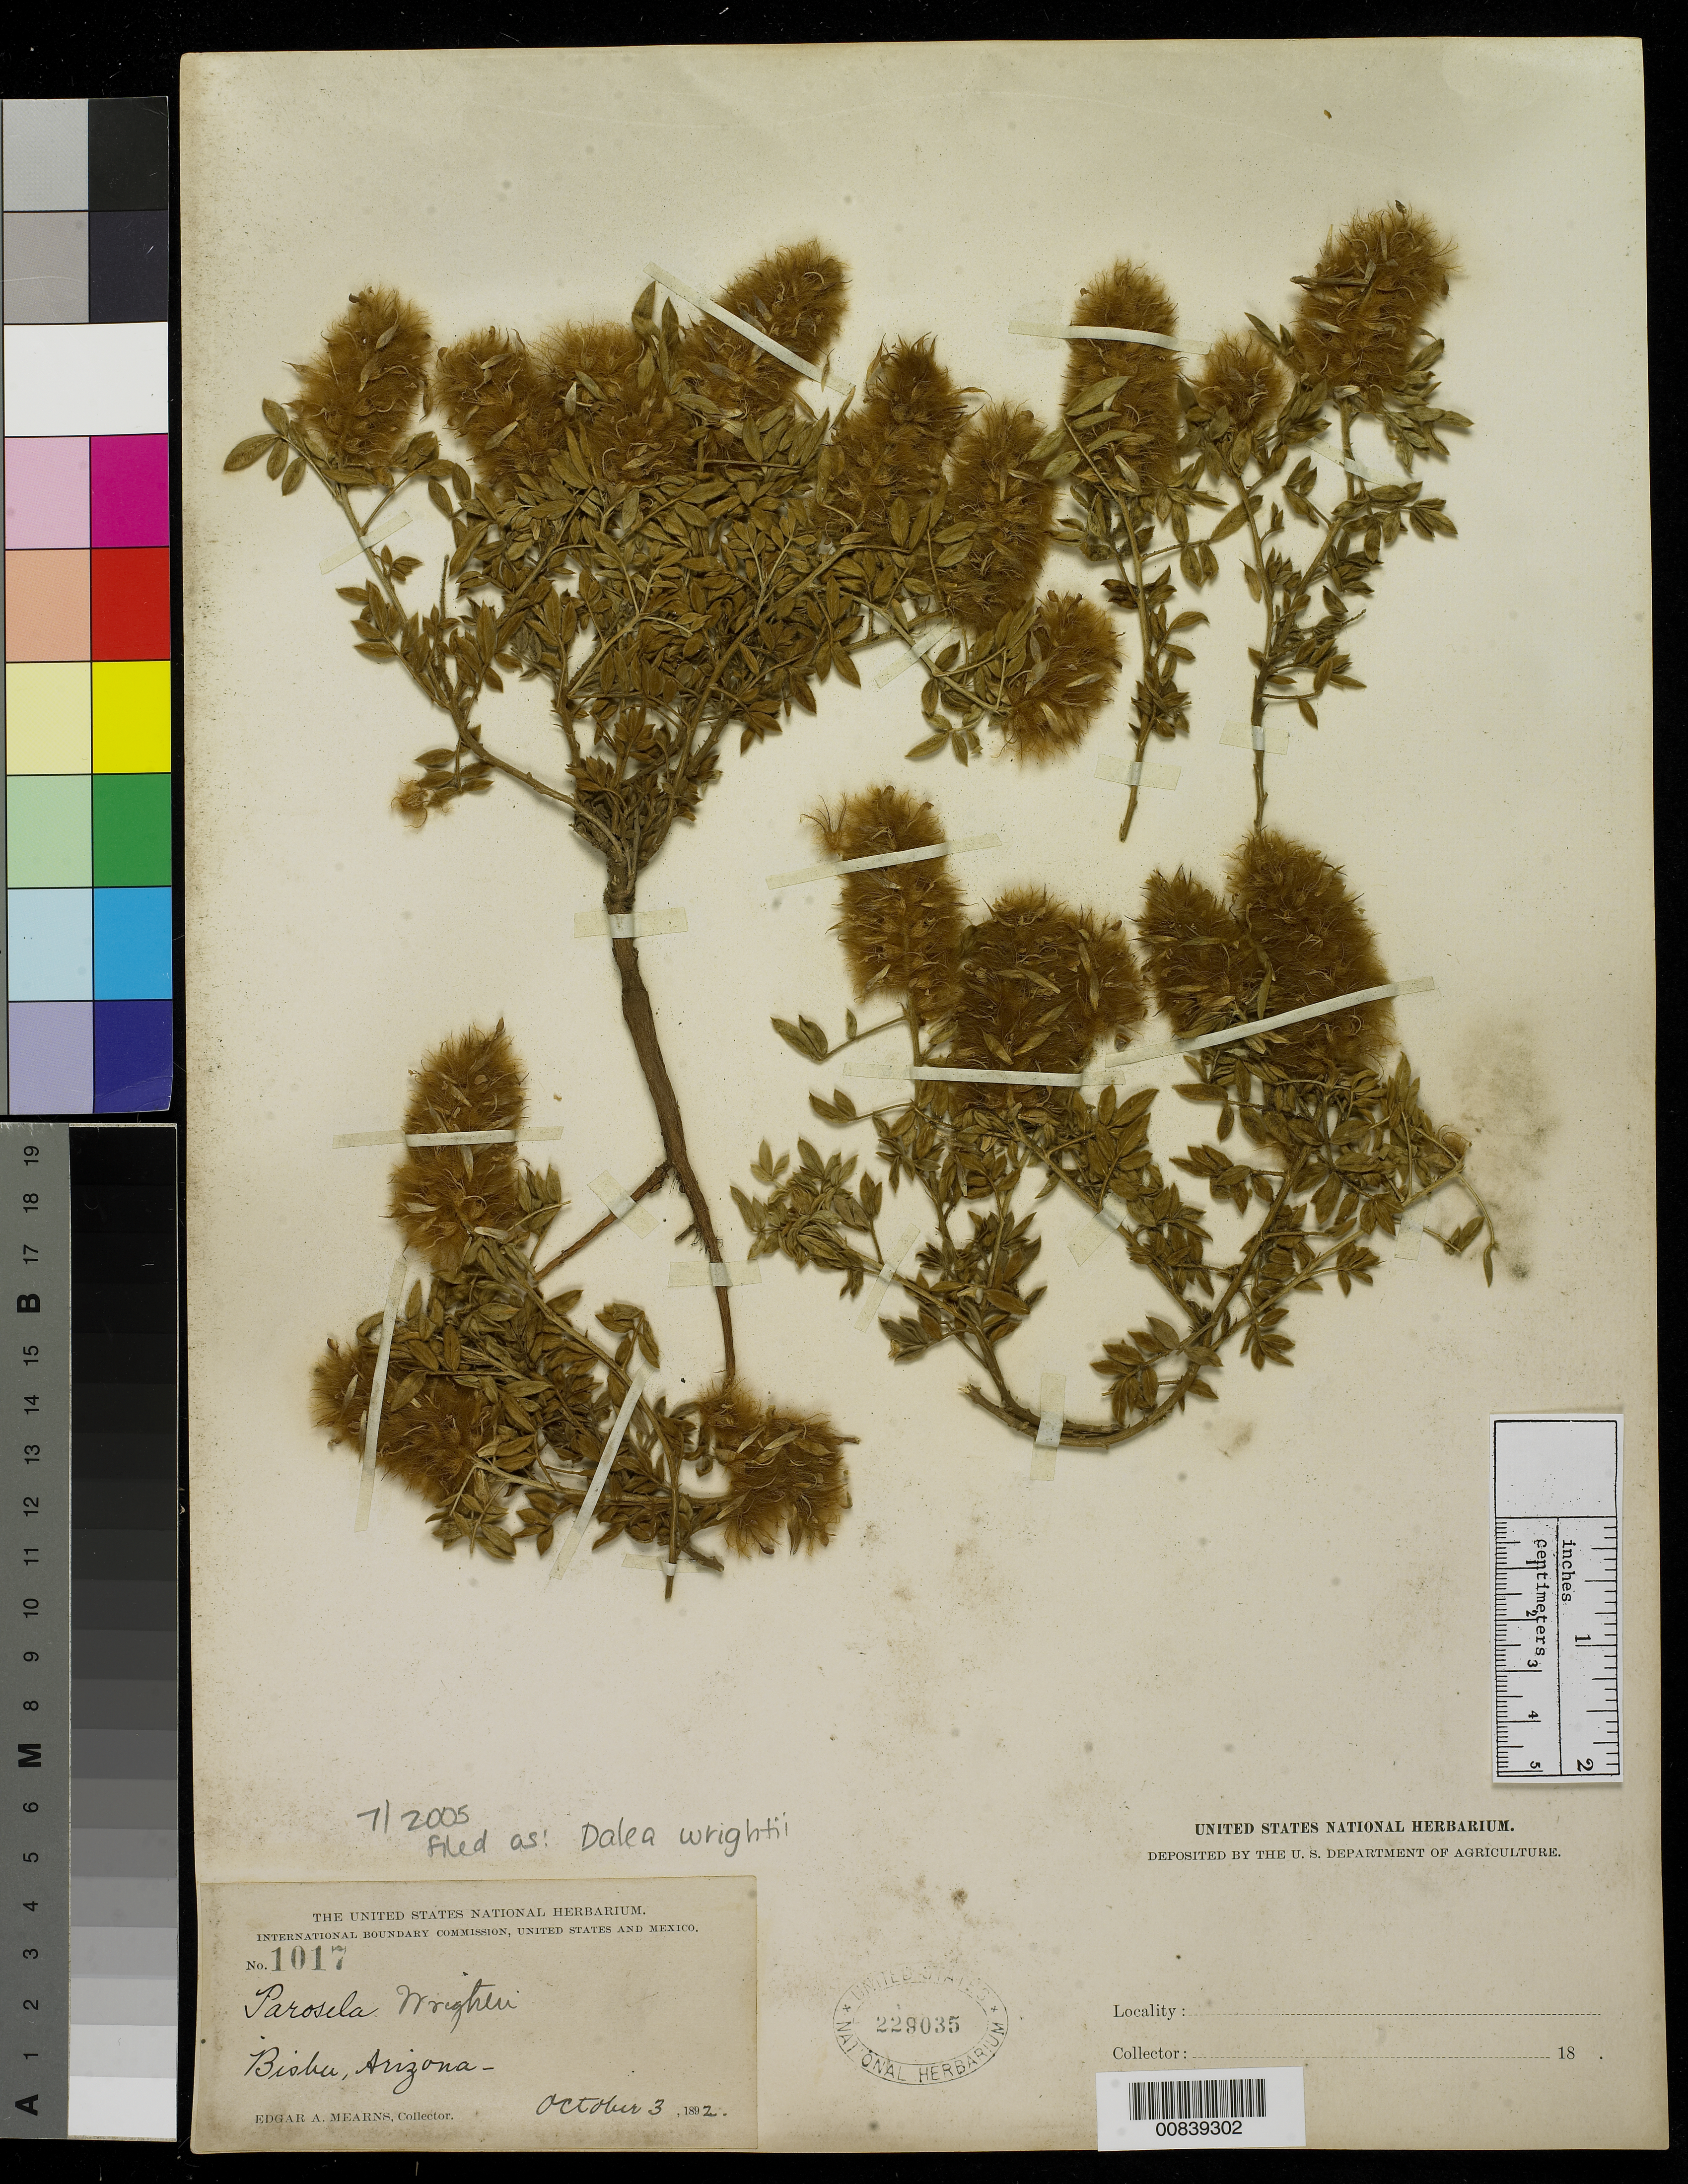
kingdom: Plantae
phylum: Tracheophyta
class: Magnoliopsida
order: Fabales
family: Fabaceae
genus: Dalea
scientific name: Dalea wrightii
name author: A. Gray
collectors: E. A. Mearns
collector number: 1017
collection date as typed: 03 Oct 1892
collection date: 1892-10-03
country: United States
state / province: Arizona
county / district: Cochise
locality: Bisbee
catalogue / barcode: US 229035